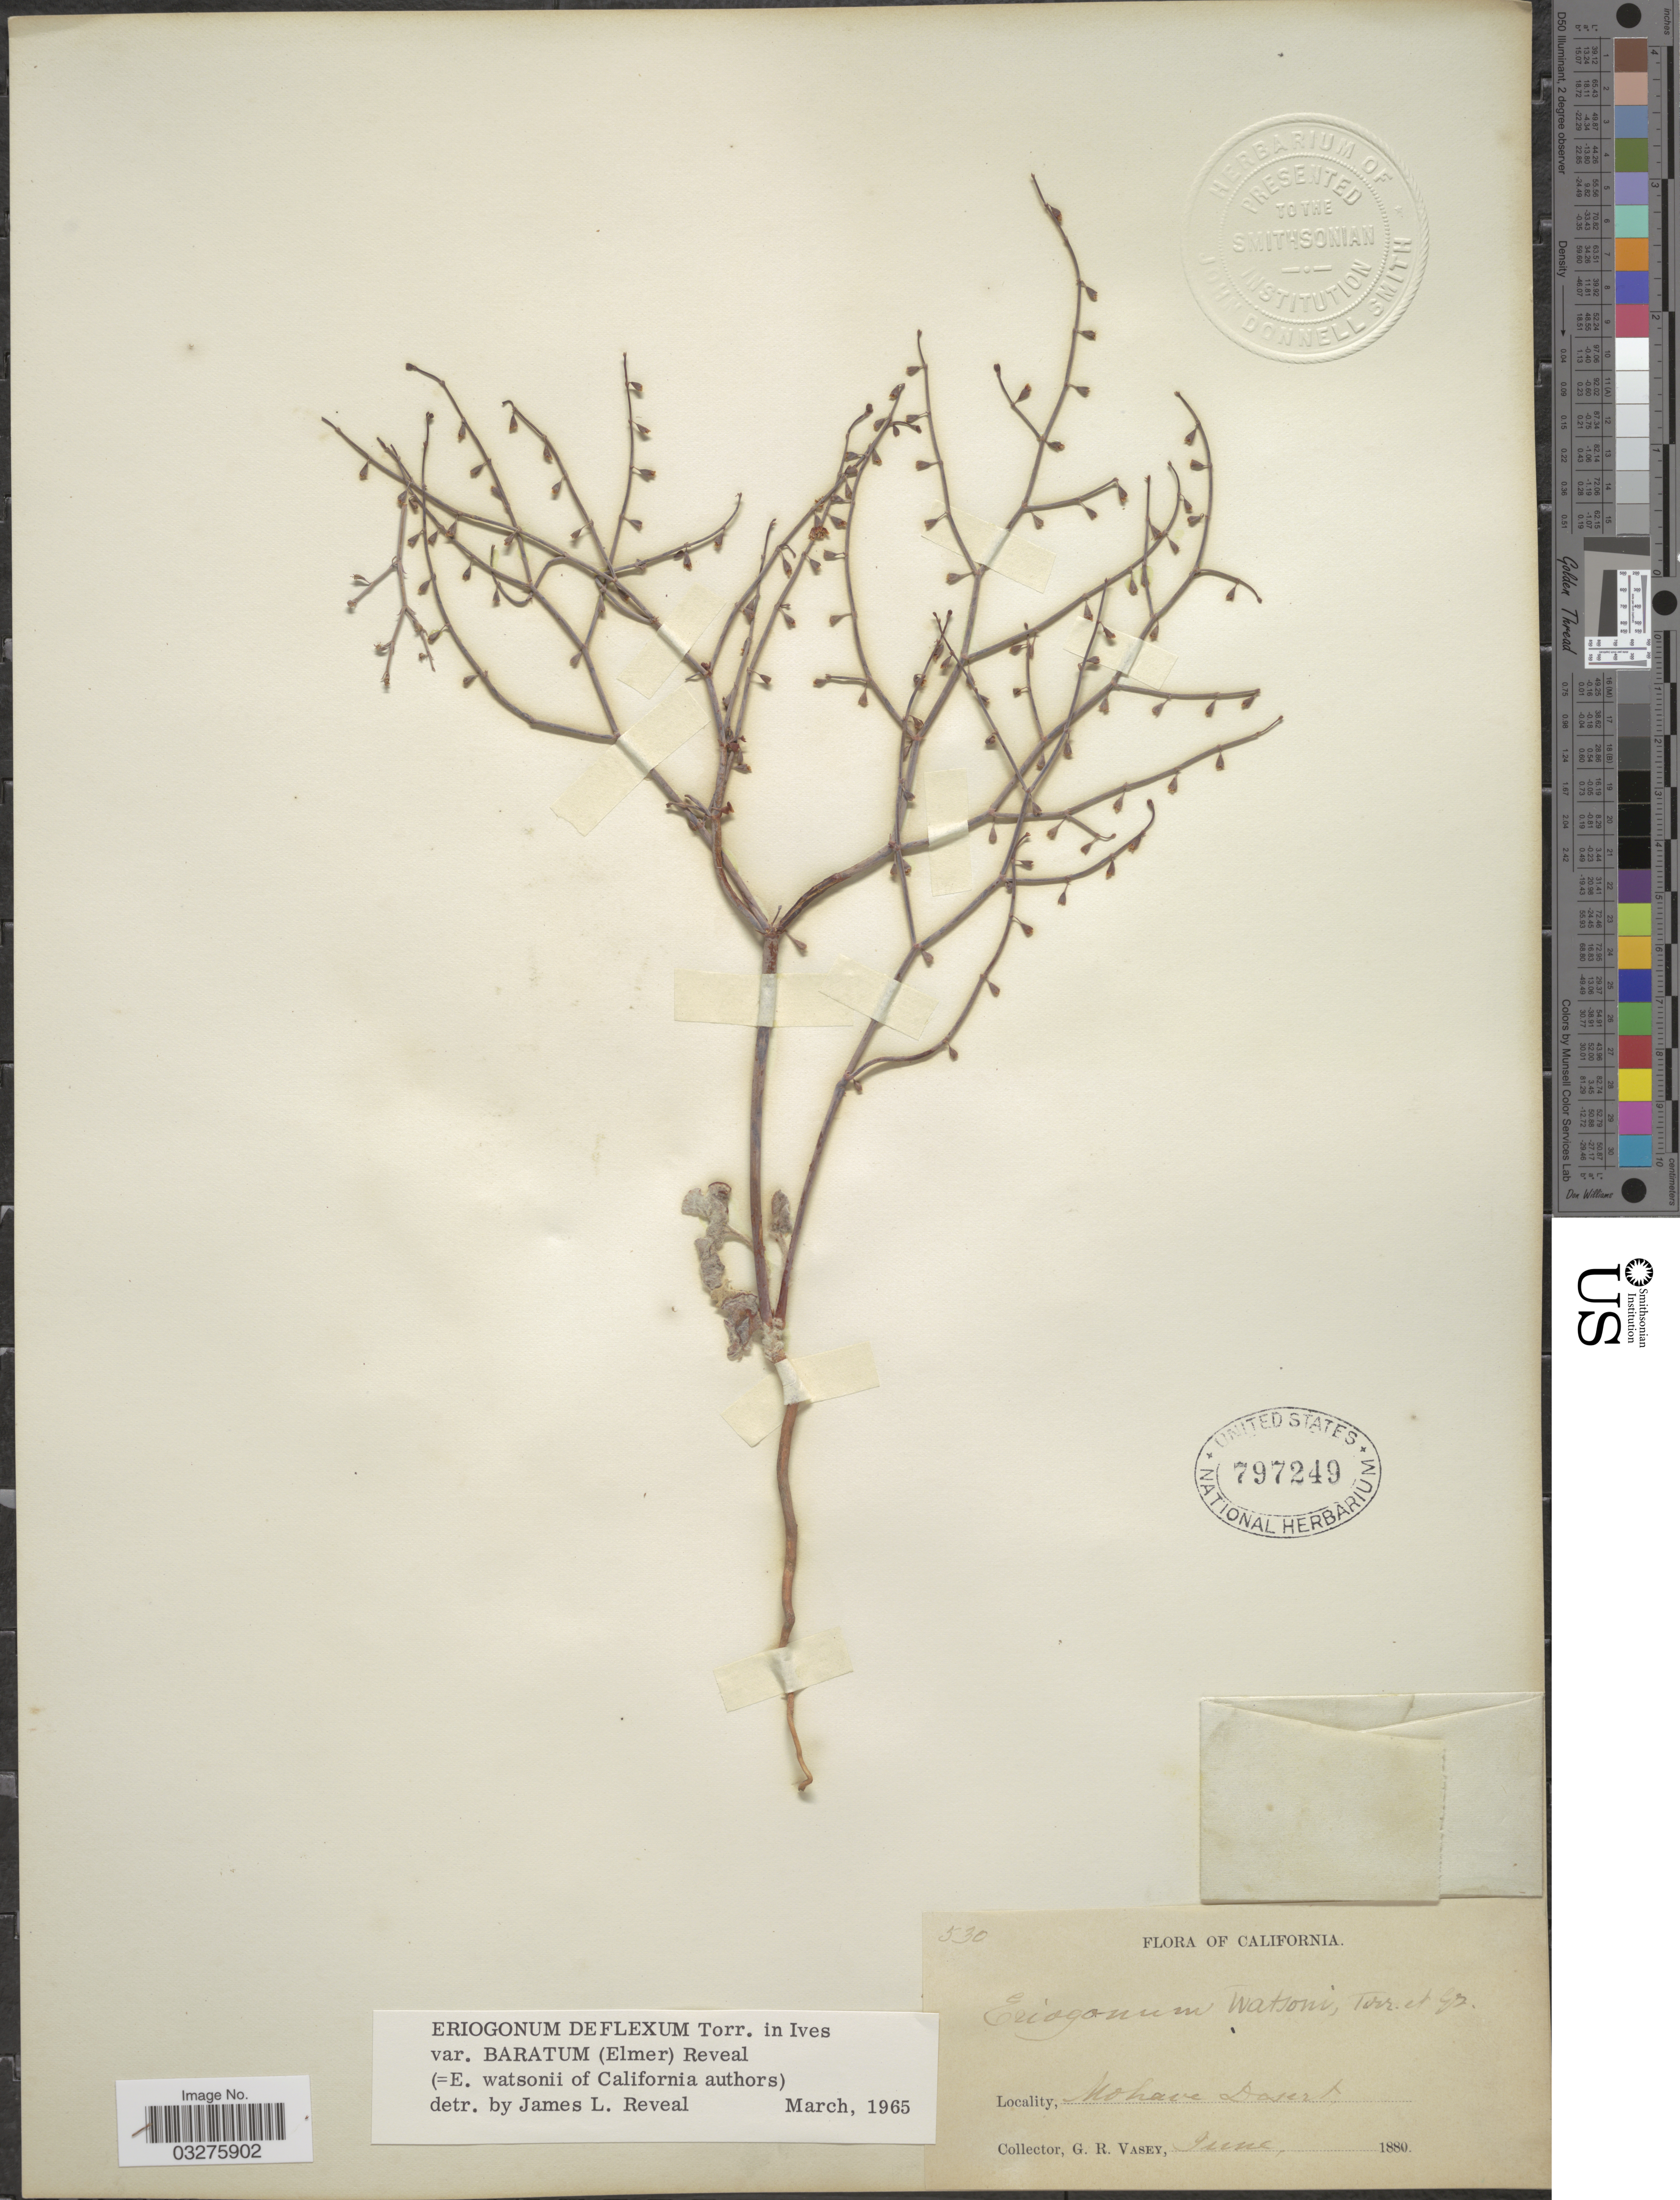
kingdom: Plantae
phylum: Tracheophyta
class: Magnoliopsida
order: Caryophyllales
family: Polygonaceae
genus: Eriogonum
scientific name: Eriogonum deflexum var. baratum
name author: (Elmer) Reveal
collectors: G. R. Vasey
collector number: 530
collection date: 1880-06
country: United States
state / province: California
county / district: Kern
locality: Mohave Desert.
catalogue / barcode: US 797249